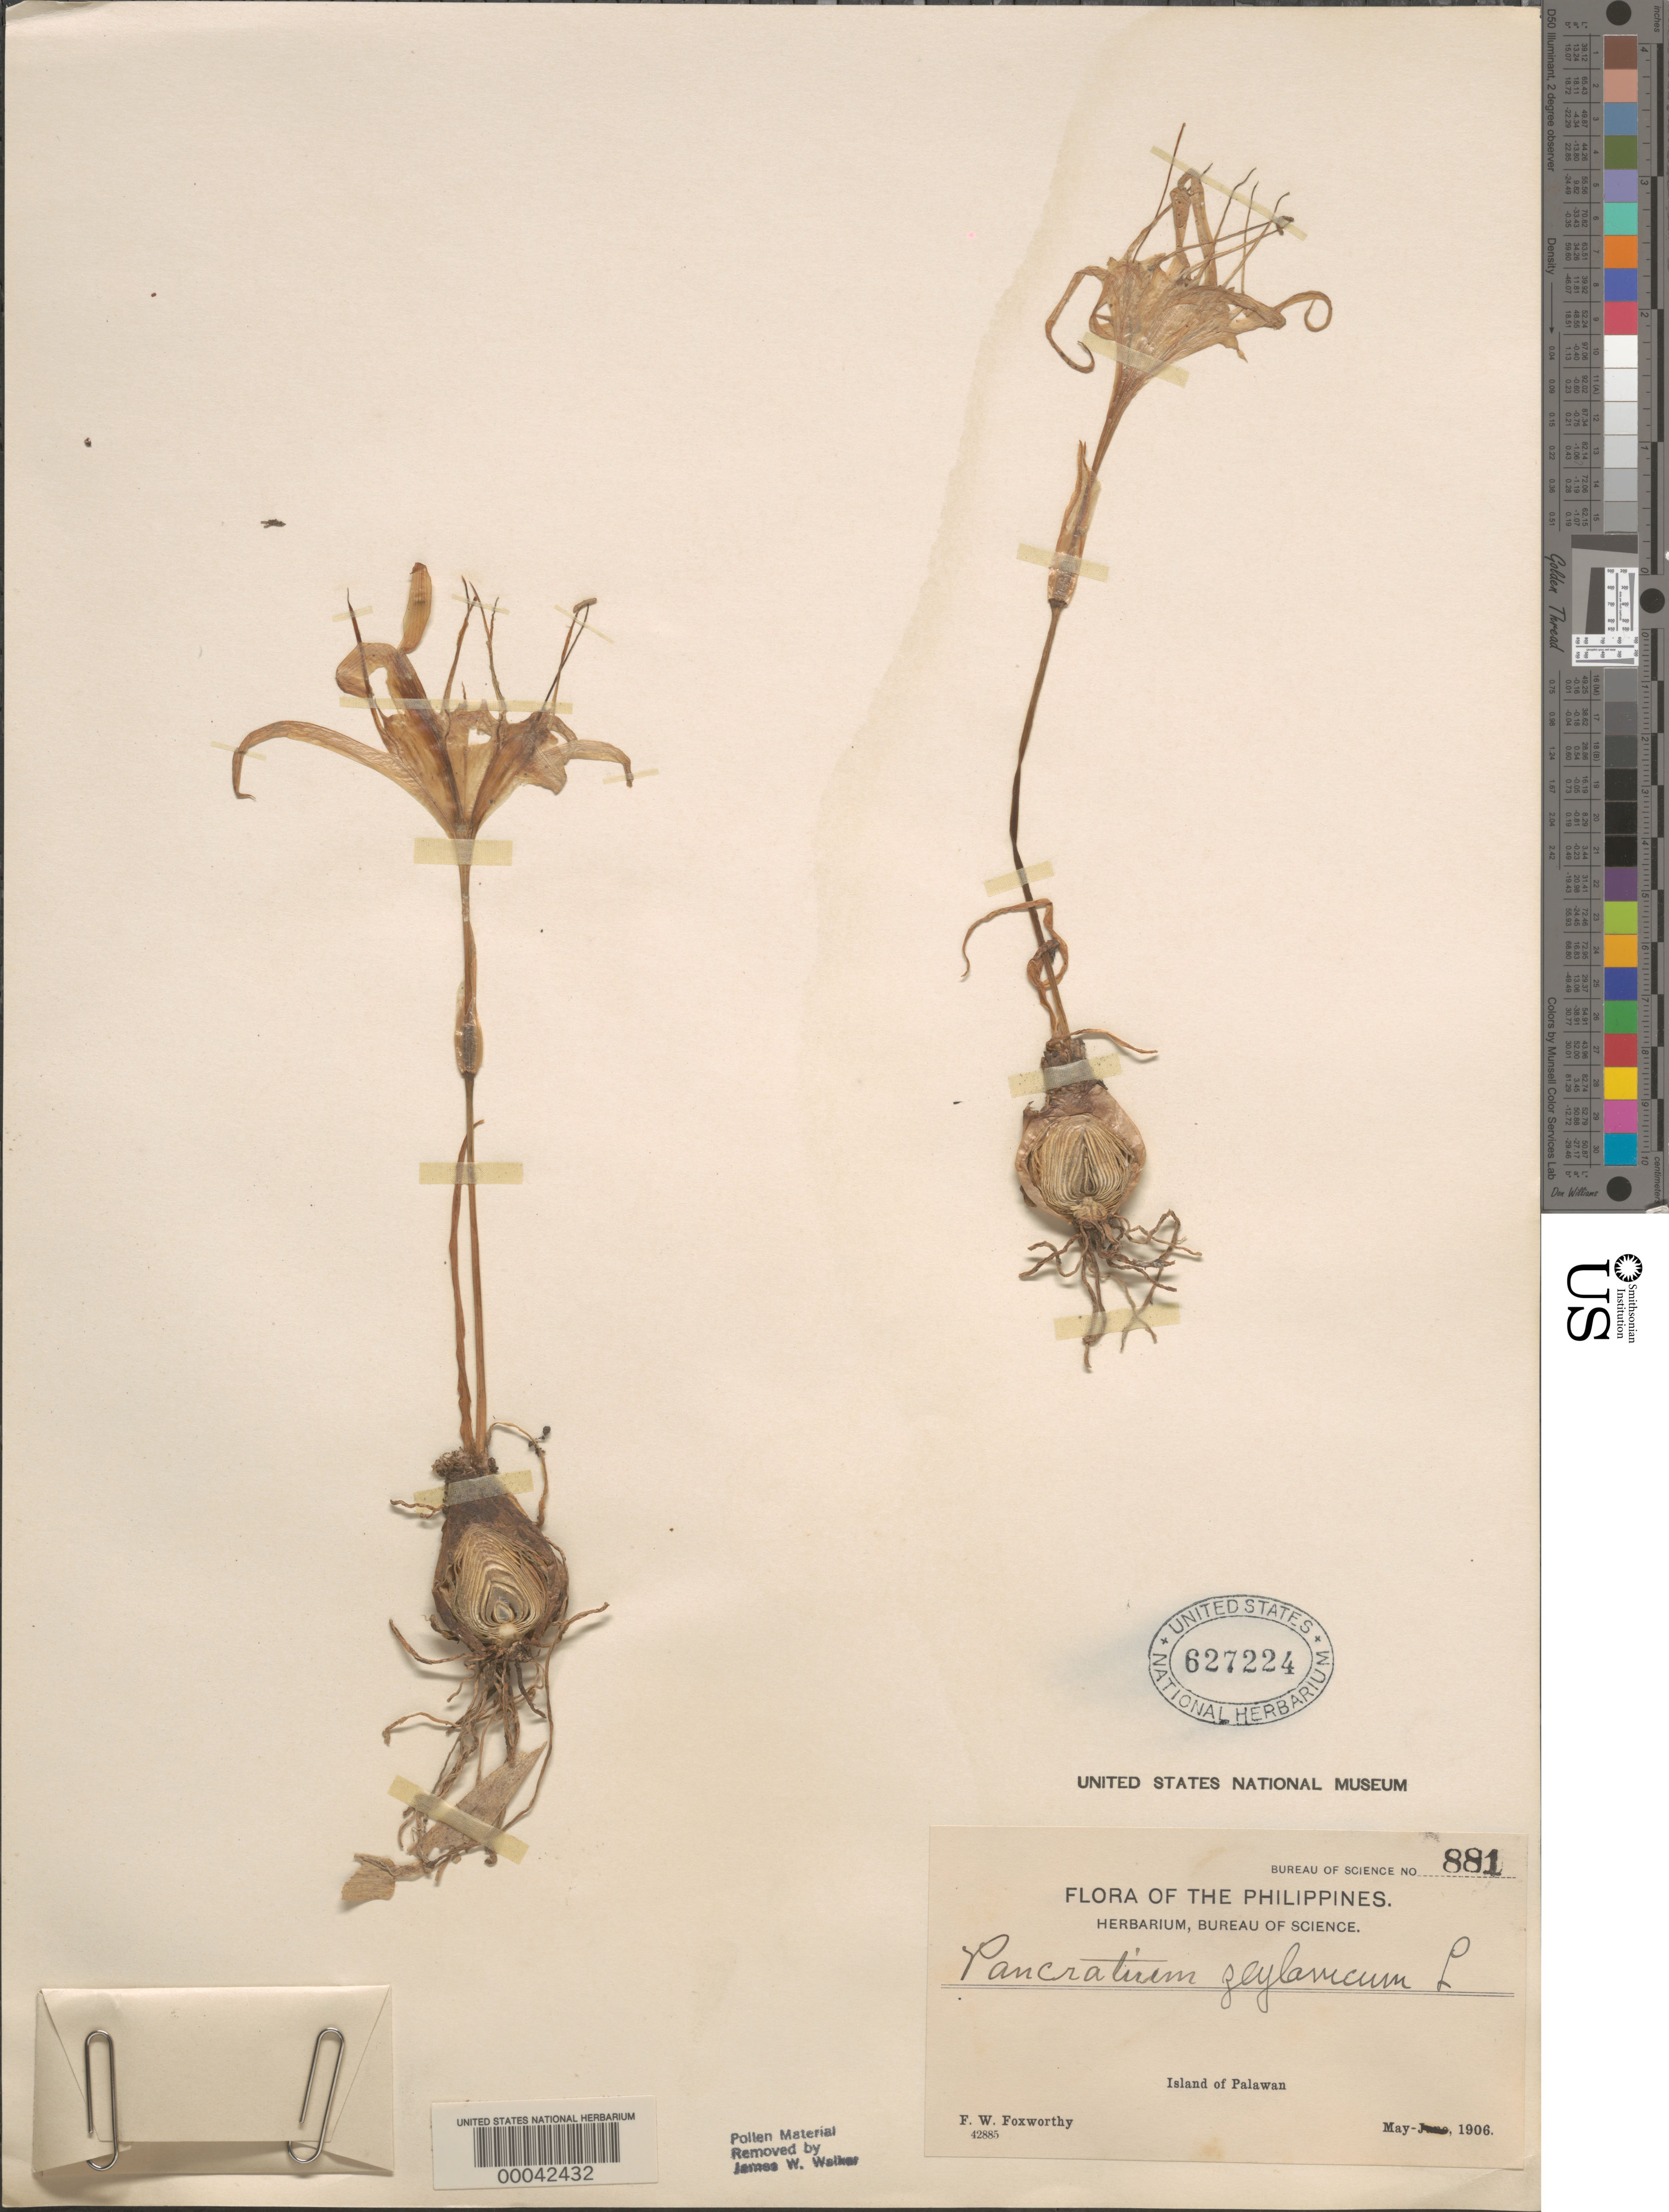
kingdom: Plantae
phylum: Tracheophyta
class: Liliopsida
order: Asparagales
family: Amaryllidaceae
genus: Pancratium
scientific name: Pancratium zeylanicum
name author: L.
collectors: F. W. Foxworthy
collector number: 881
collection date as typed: May 1906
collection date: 1906-05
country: Philippines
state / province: Mimaropa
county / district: Palawan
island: Palawan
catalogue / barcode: US 627224